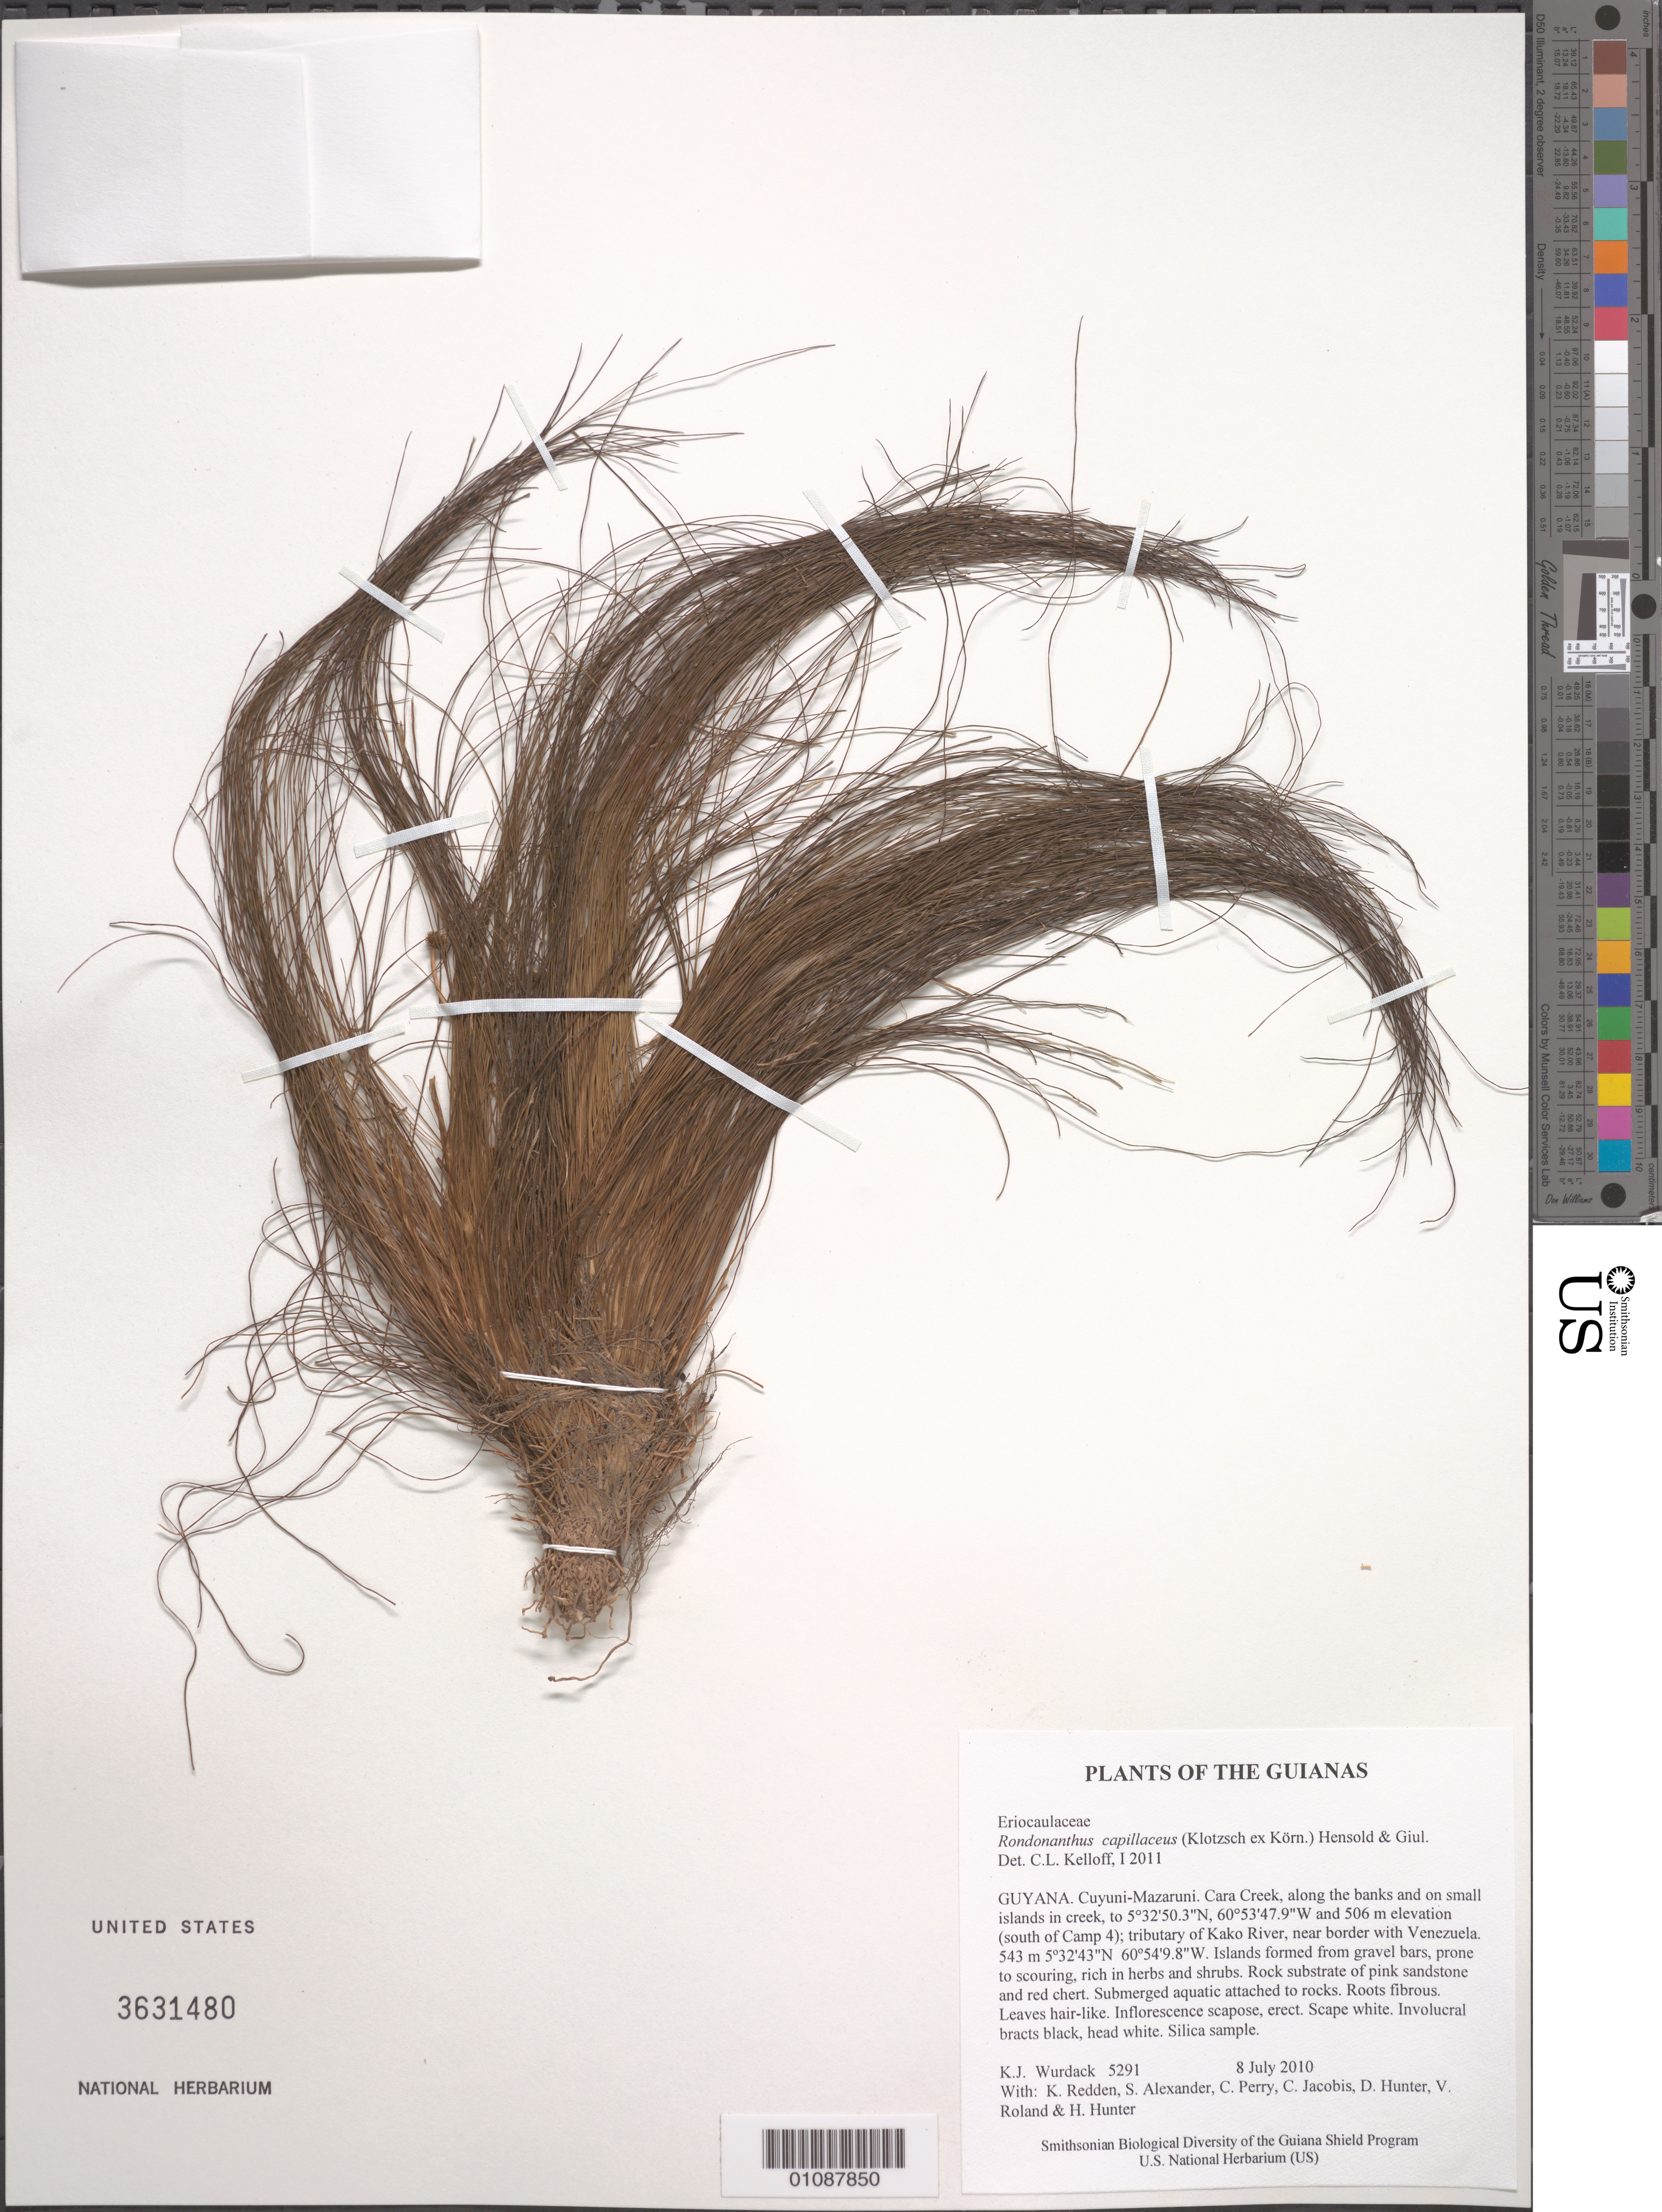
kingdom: Plantae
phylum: Tracheophyta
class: Liliopsida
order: Poales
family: Eriocaulaceae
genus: Rondonanthus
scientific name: Rondonanthus capillaceus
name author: (Klotzsch ex Körn.) Hensold & Giul.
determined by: Kelloff, Carol L., (US), Smithsonian Institution - National Museum of Natural History (UNITED STATES)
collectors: K. Wurdack, K. M. Redden, S. N. Alexander, C. Perry, C. Jacobis, D. Hunter, V. Roland & H. Hunter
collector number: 5291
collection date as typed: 8 July 2010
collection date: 2010-07-08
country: Guyana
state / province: Cuyuni-Mazaruni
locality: Cara Creek, along the banks and on small islands in creek, to 5°32'50.3"N, 60°53'47.9"W and 506 m elevation (south of Camp 4); tributary of Kako River, near border with Venezuela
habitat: Islands formed from gravel bars, prone to scouring, rich in herbs and shrubs. Rock substrate of pink sandstone and red chert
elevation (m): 543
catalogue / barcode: US 3631480